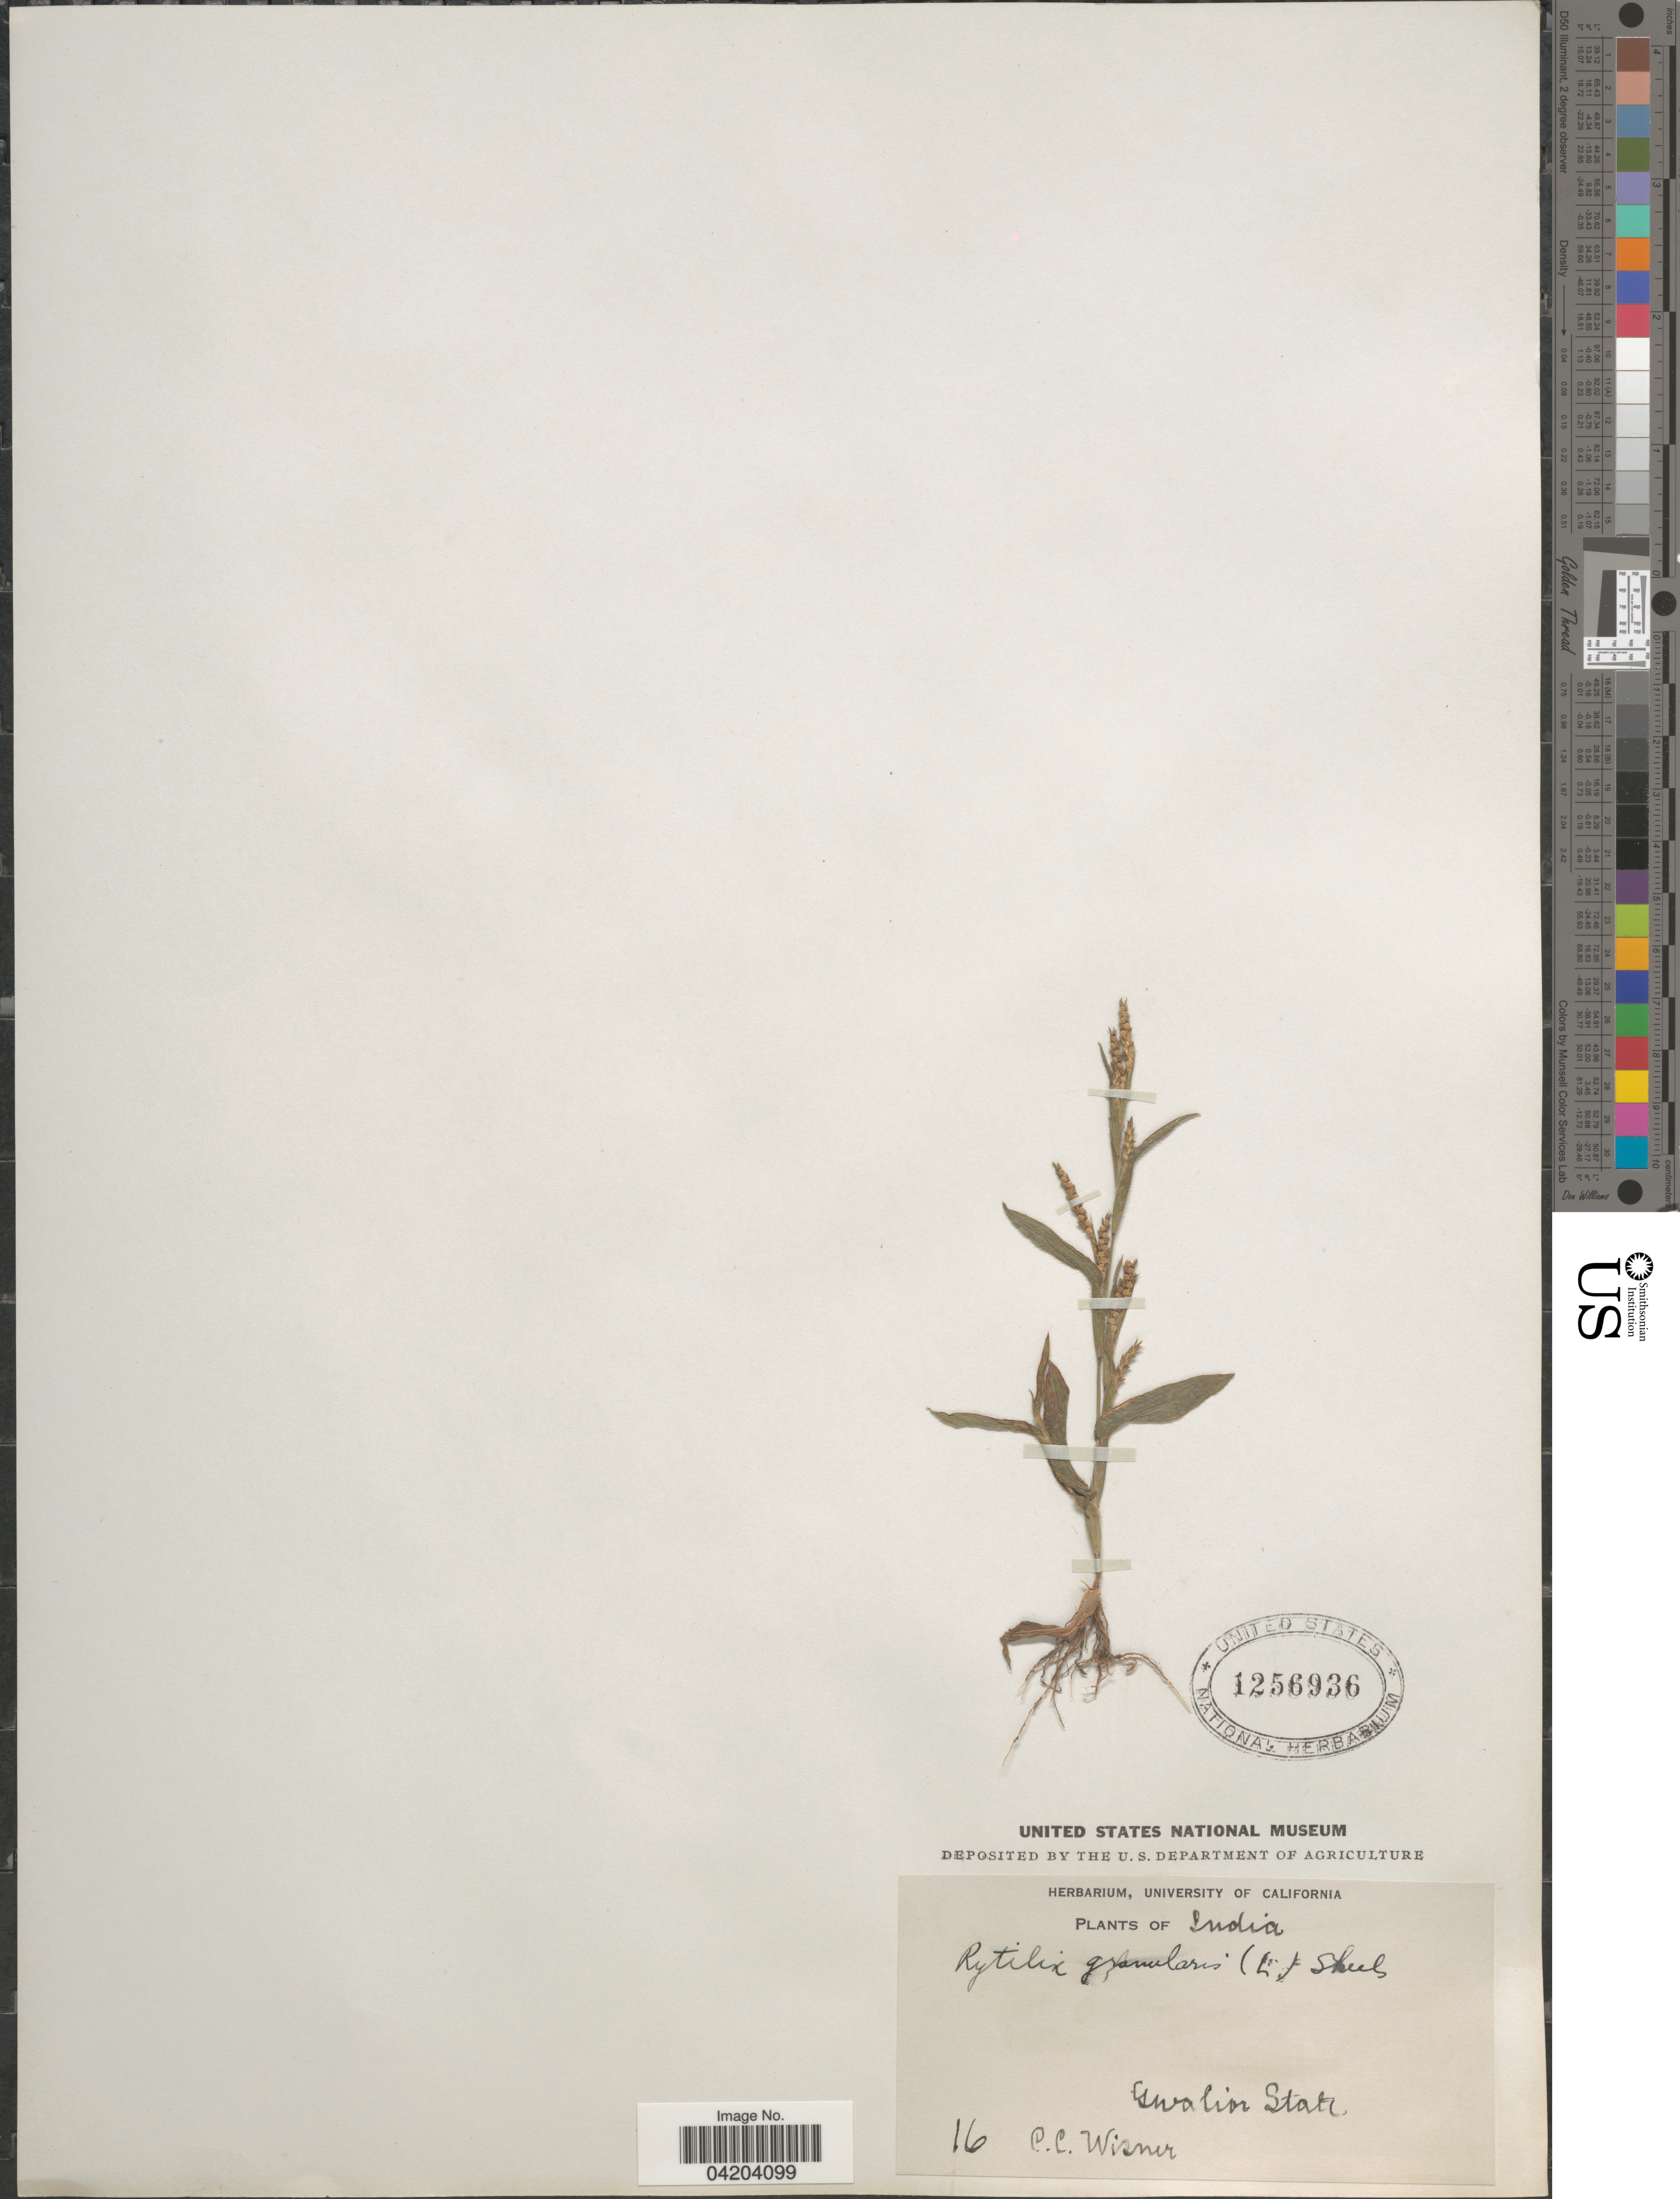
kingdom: Plantae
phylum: Tracheophyta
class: Liliopsida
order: Poales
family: Poaceae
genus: Mnesithea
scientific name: Mnesithea granularis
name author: (L.) de Koning & Sosef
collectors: C. Wisner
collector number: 16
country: India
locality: Gwalior State.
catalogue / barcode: US 1256936